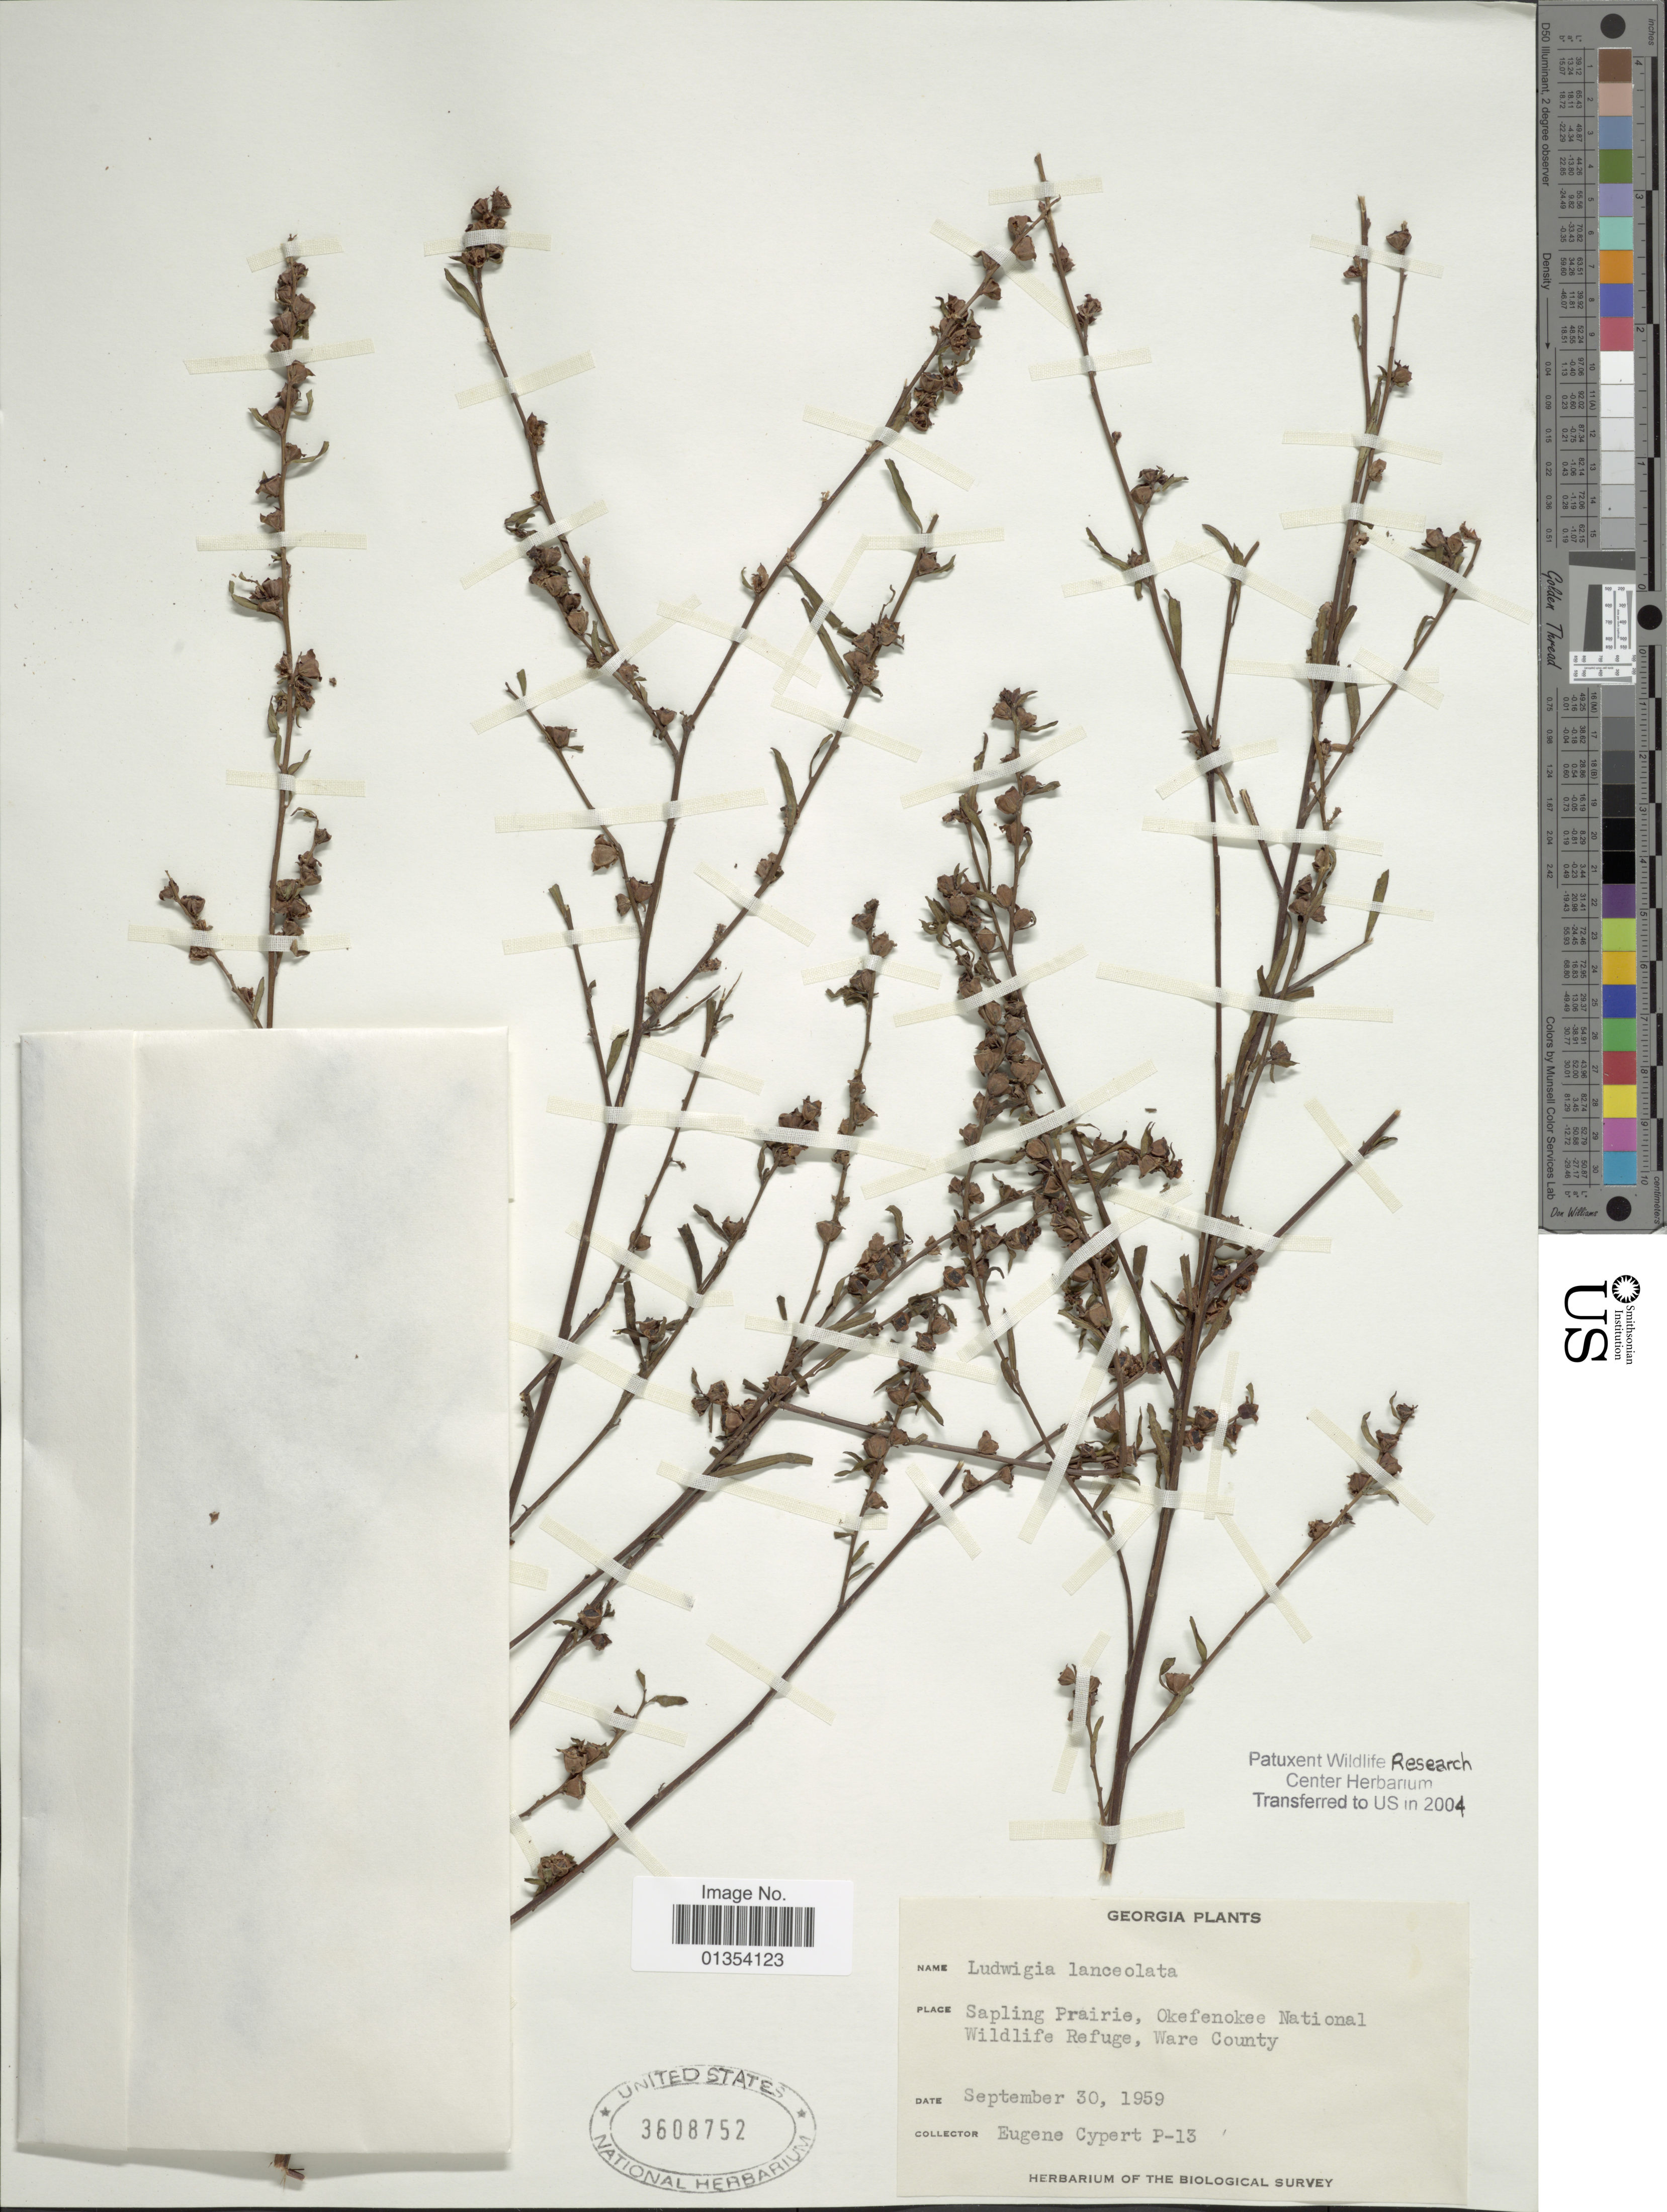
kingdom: Plantae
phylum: Tracheophyta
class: Magnoliopsida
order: Myrtales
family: Onagraceae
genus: Ludwigia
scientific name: Ludwigia lanceolata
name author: Elliott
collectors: E. Cypert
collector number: P-13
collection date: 1959-09-30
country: United States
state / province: Georgia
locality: Sapling Prairie, Okefenokee National Wildlife Refuge, Ware County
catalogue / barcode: US 3608752